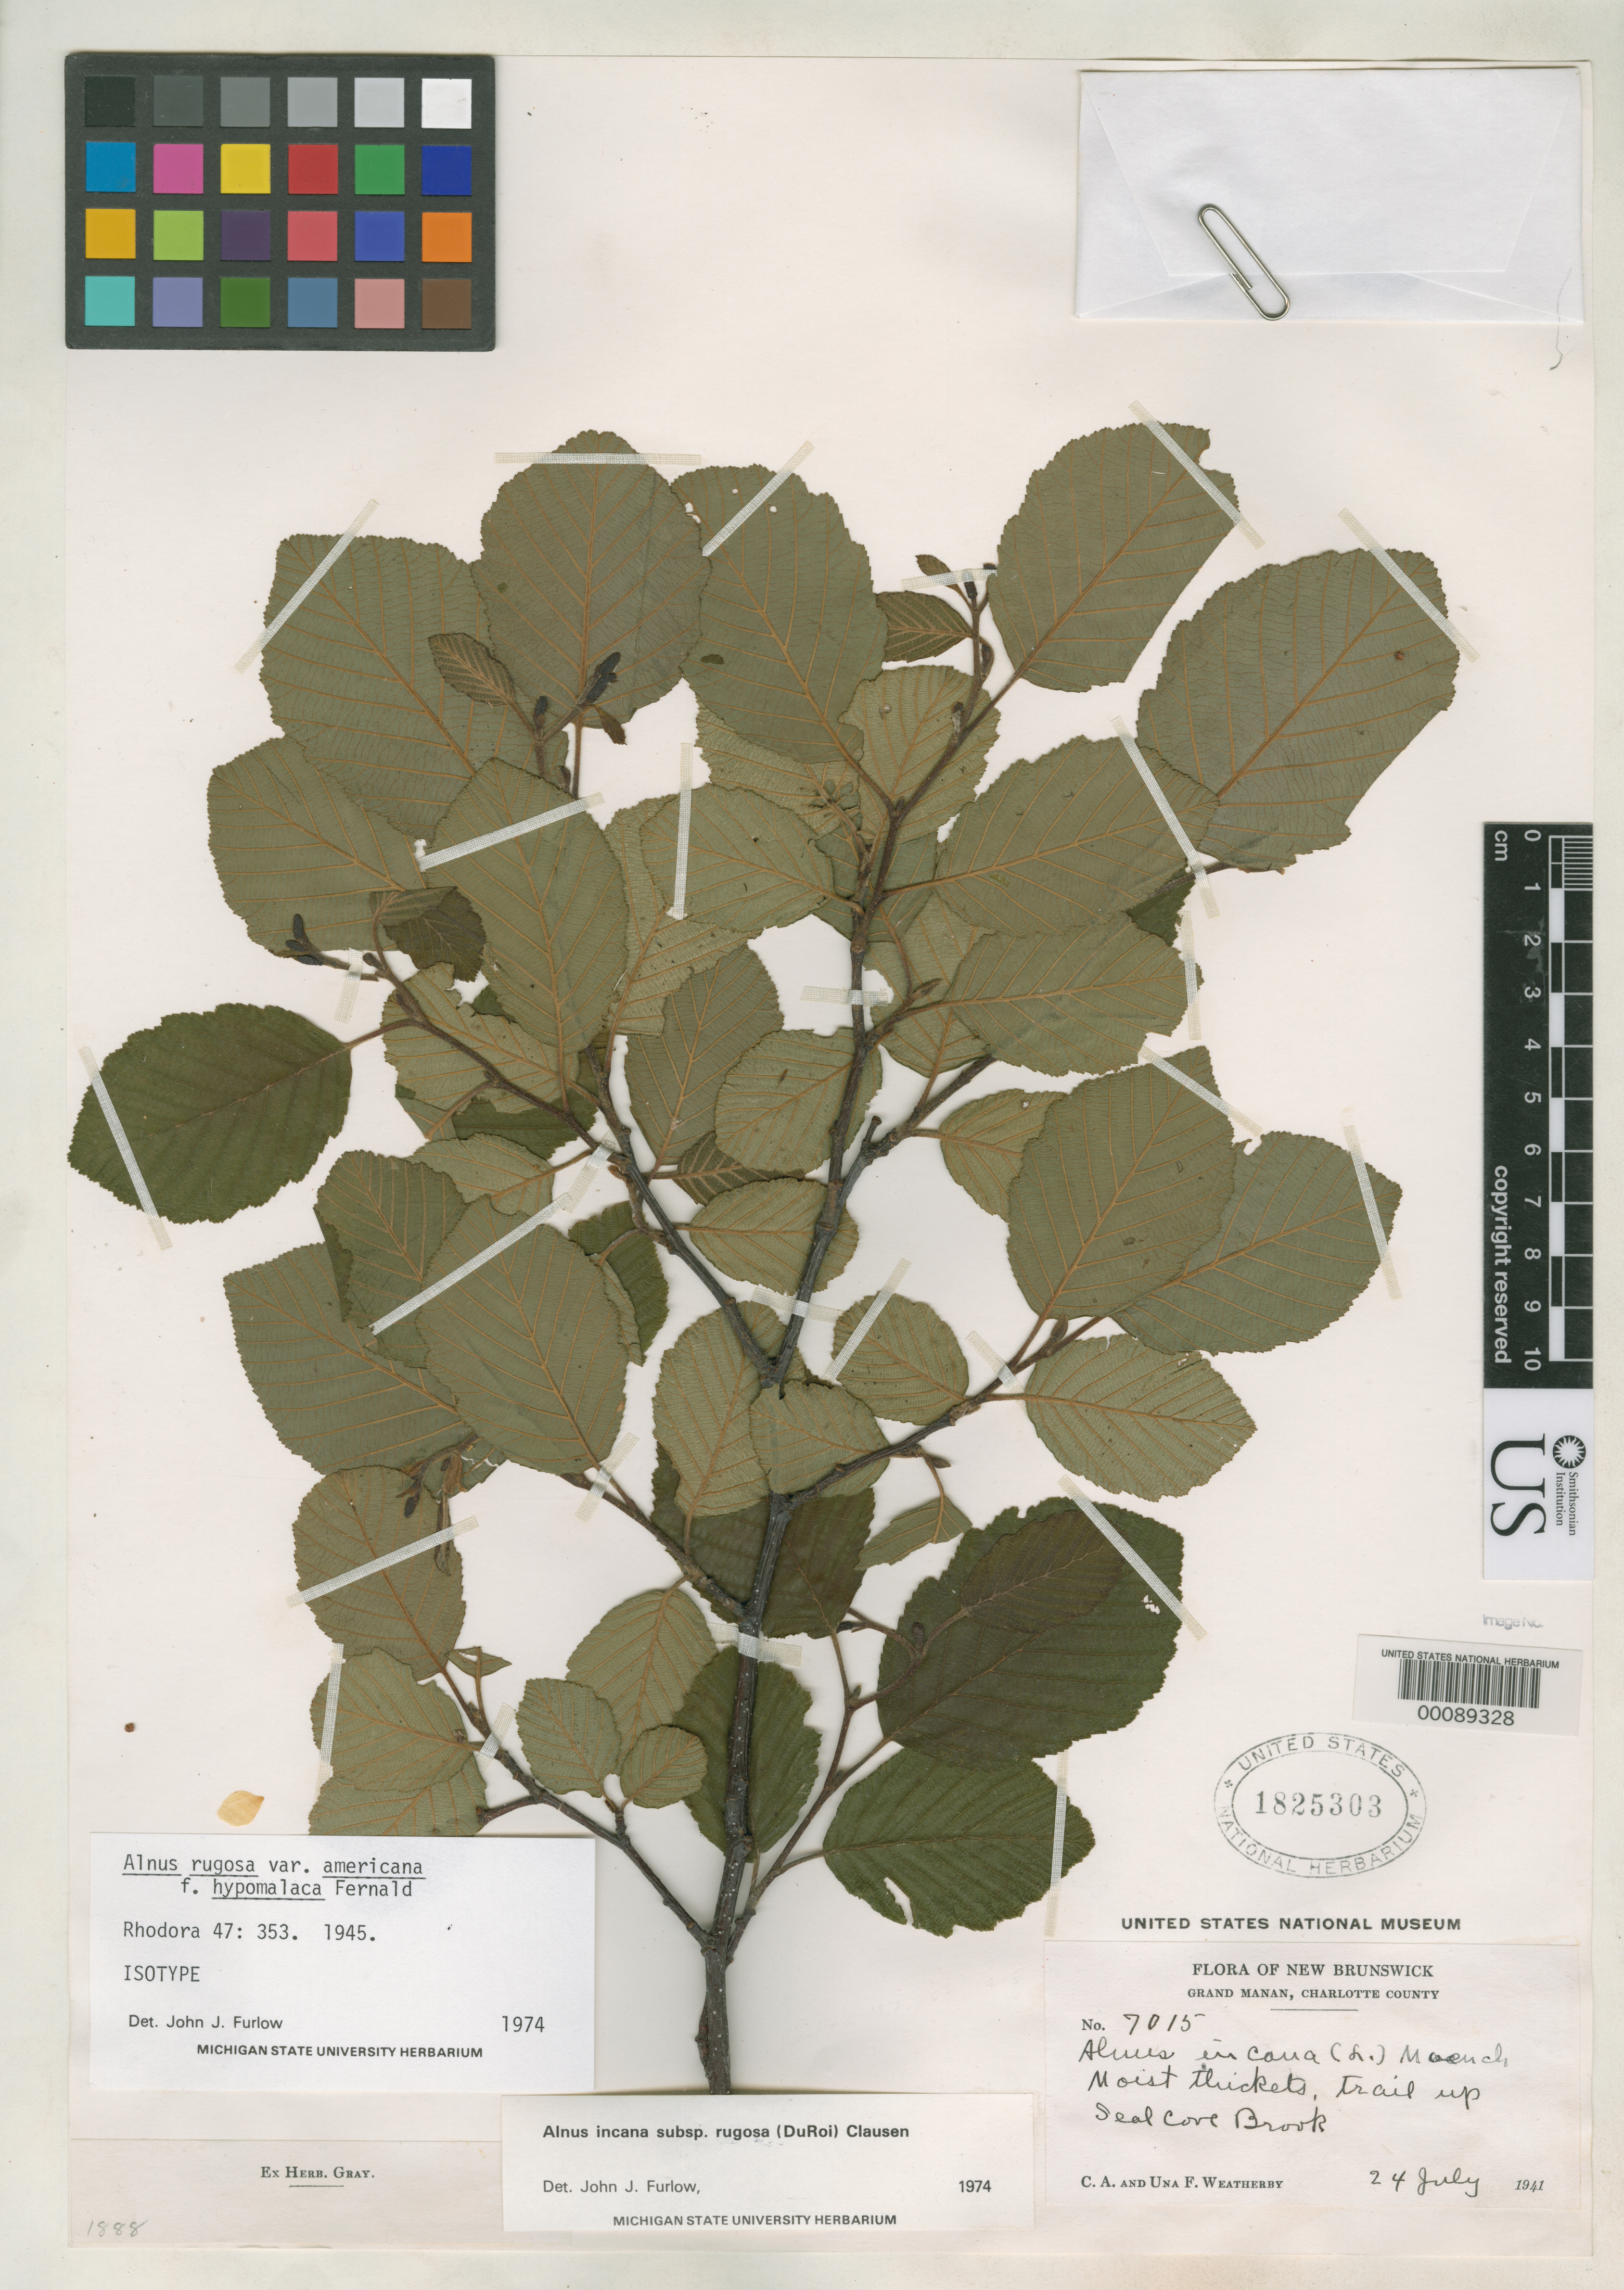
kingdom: Plantae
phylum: Tracheophyta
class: Magnoliopsida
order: Fagales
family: Betulaceae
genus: Alnus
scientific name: Alnus rugosa f. hypomalaca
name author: Fernald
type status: Isotype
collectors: C. A. Weatherby & U. L. Weatherby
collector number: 7015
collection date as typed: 24 Jul 1941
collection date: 1941-07-24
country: Canada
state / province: New Brunswick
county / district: Charlotte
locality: Seal Covebrook, Grand Manan.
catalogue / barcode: US 1825303